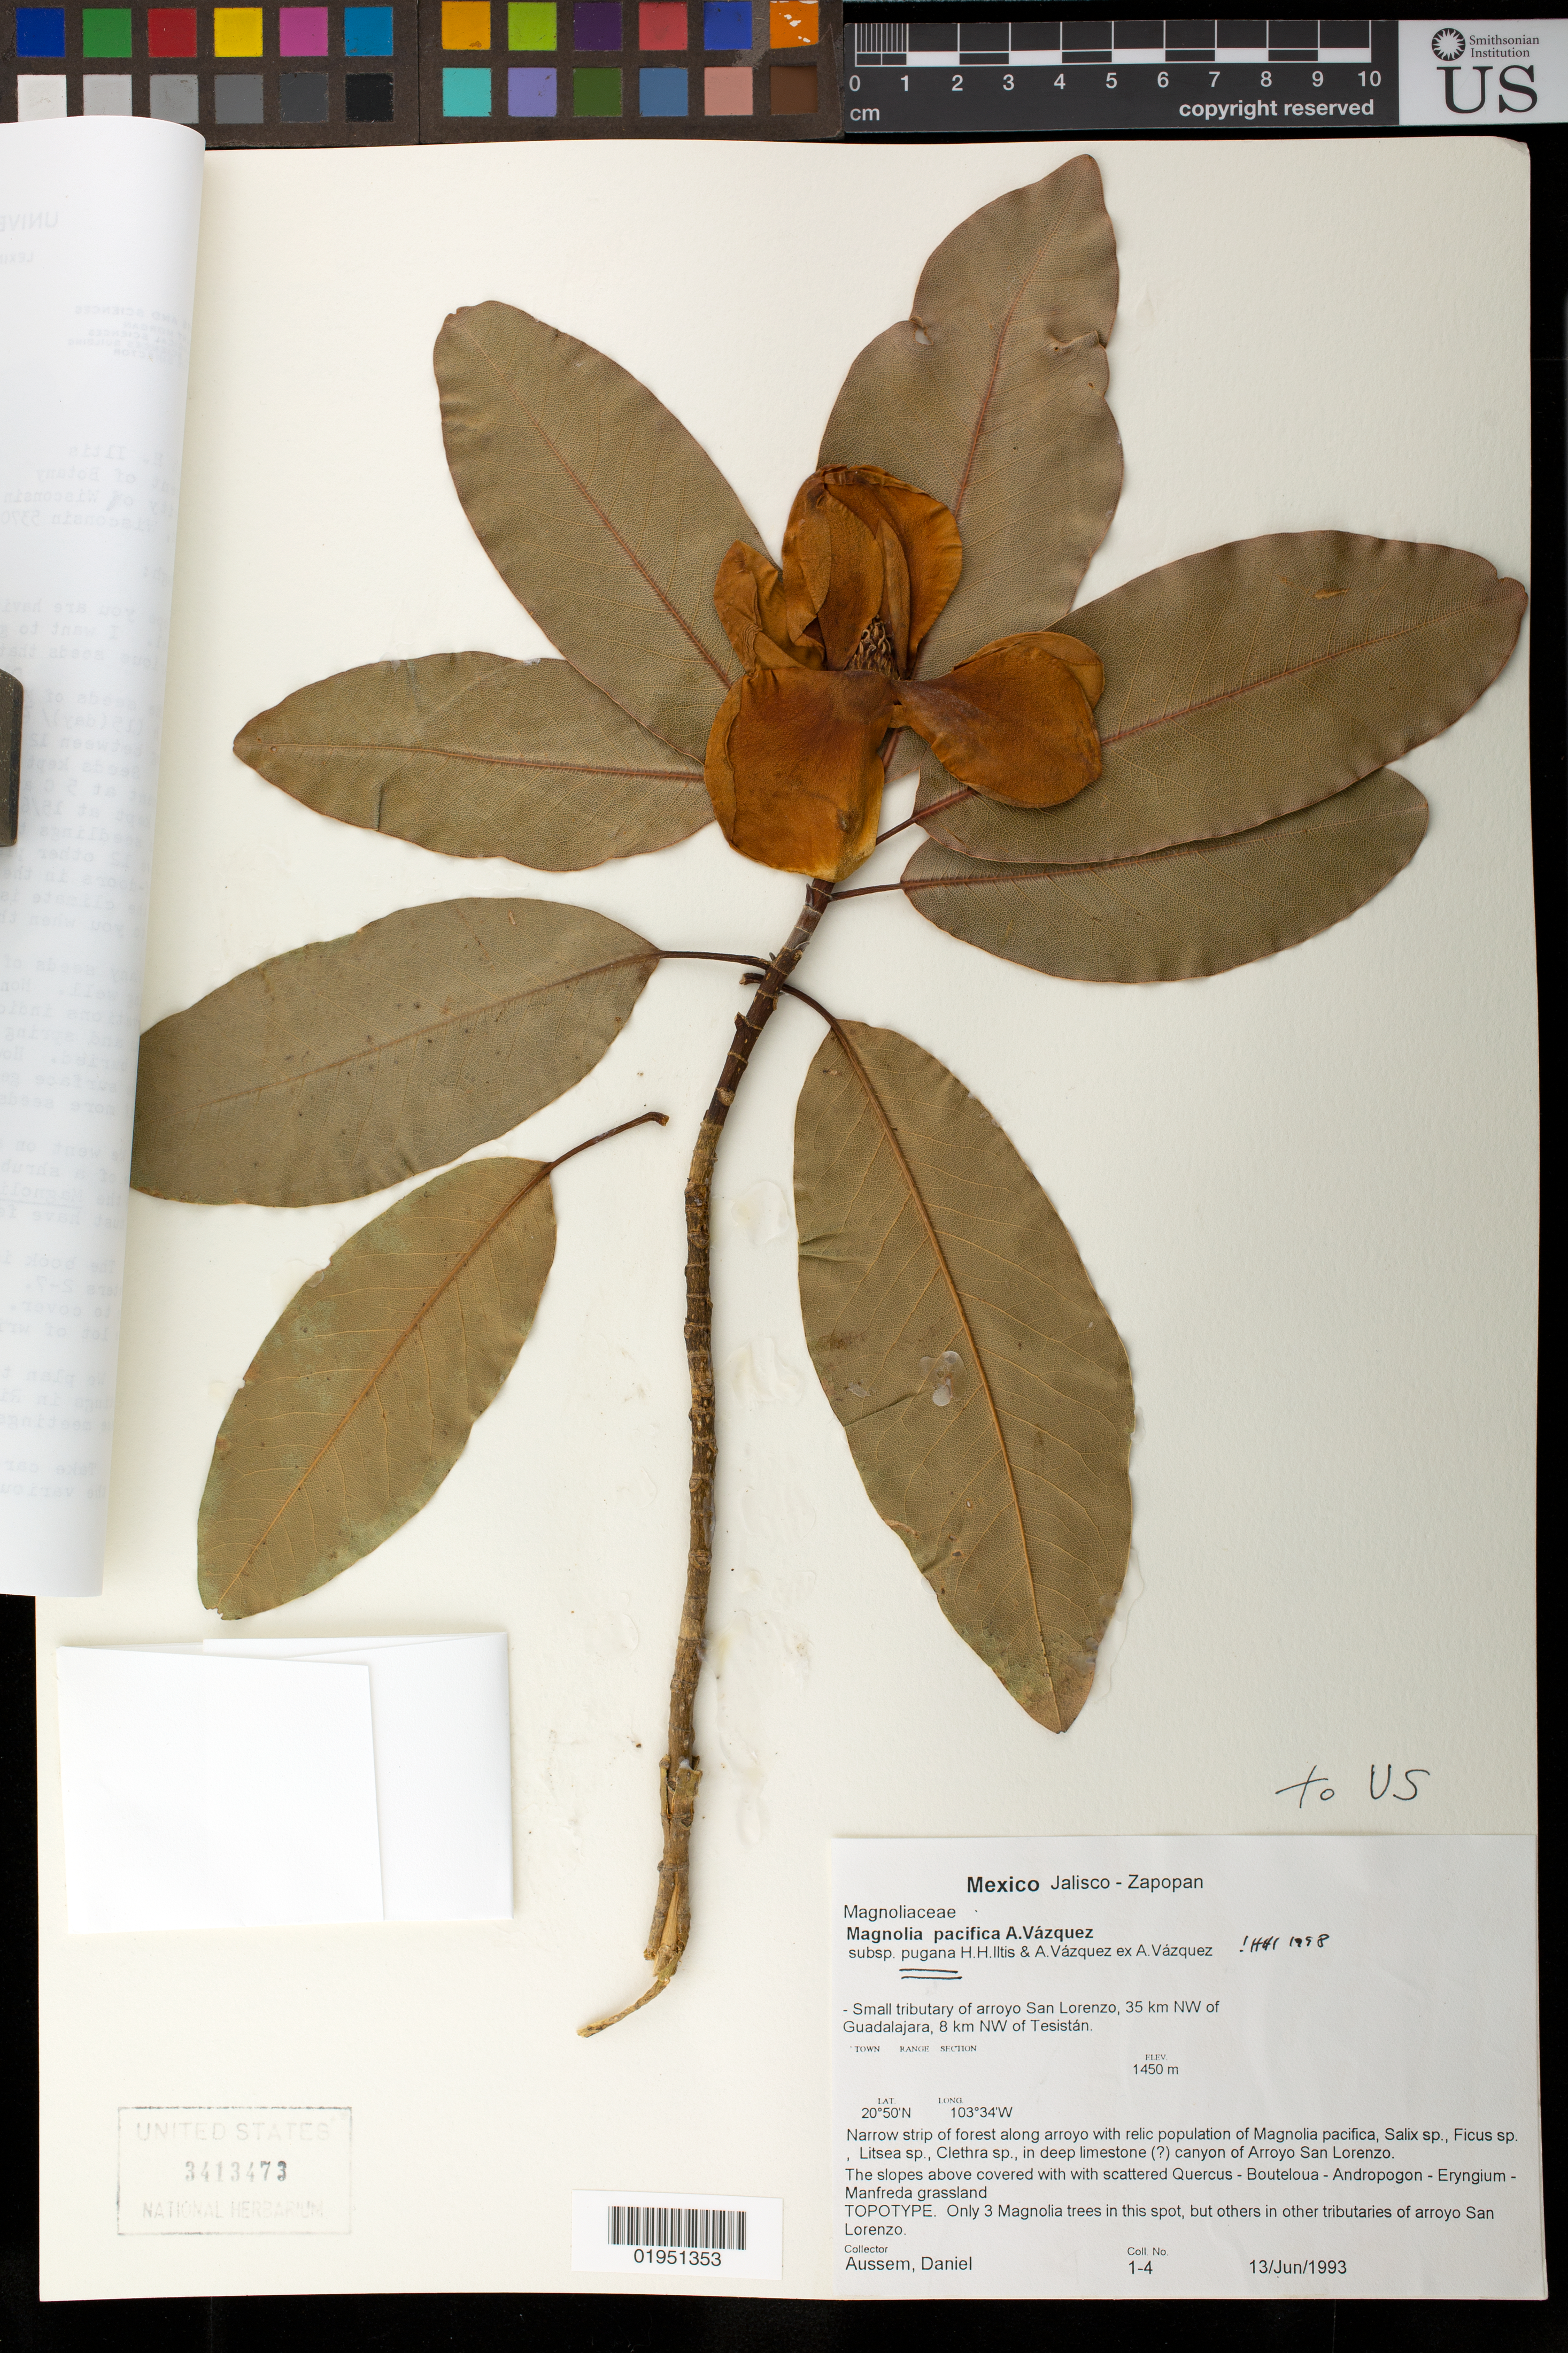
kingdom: Plantae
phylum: Tracheophyta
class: Magnoliopsida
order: Magnoliales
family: Magnoliaceae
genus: Magnolia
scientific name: Magnolia pacifica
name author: A. Vázquez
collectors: D. Aussem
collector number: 1-4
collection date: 1993-06-13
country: Mexico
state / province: Jalisco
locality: Zapopan. Small tributary of arroyo San Lorenzo, 35 km NW of Guadalajara, 8 km NW of Tesistan.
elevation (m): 1450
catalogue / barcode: US 3413473